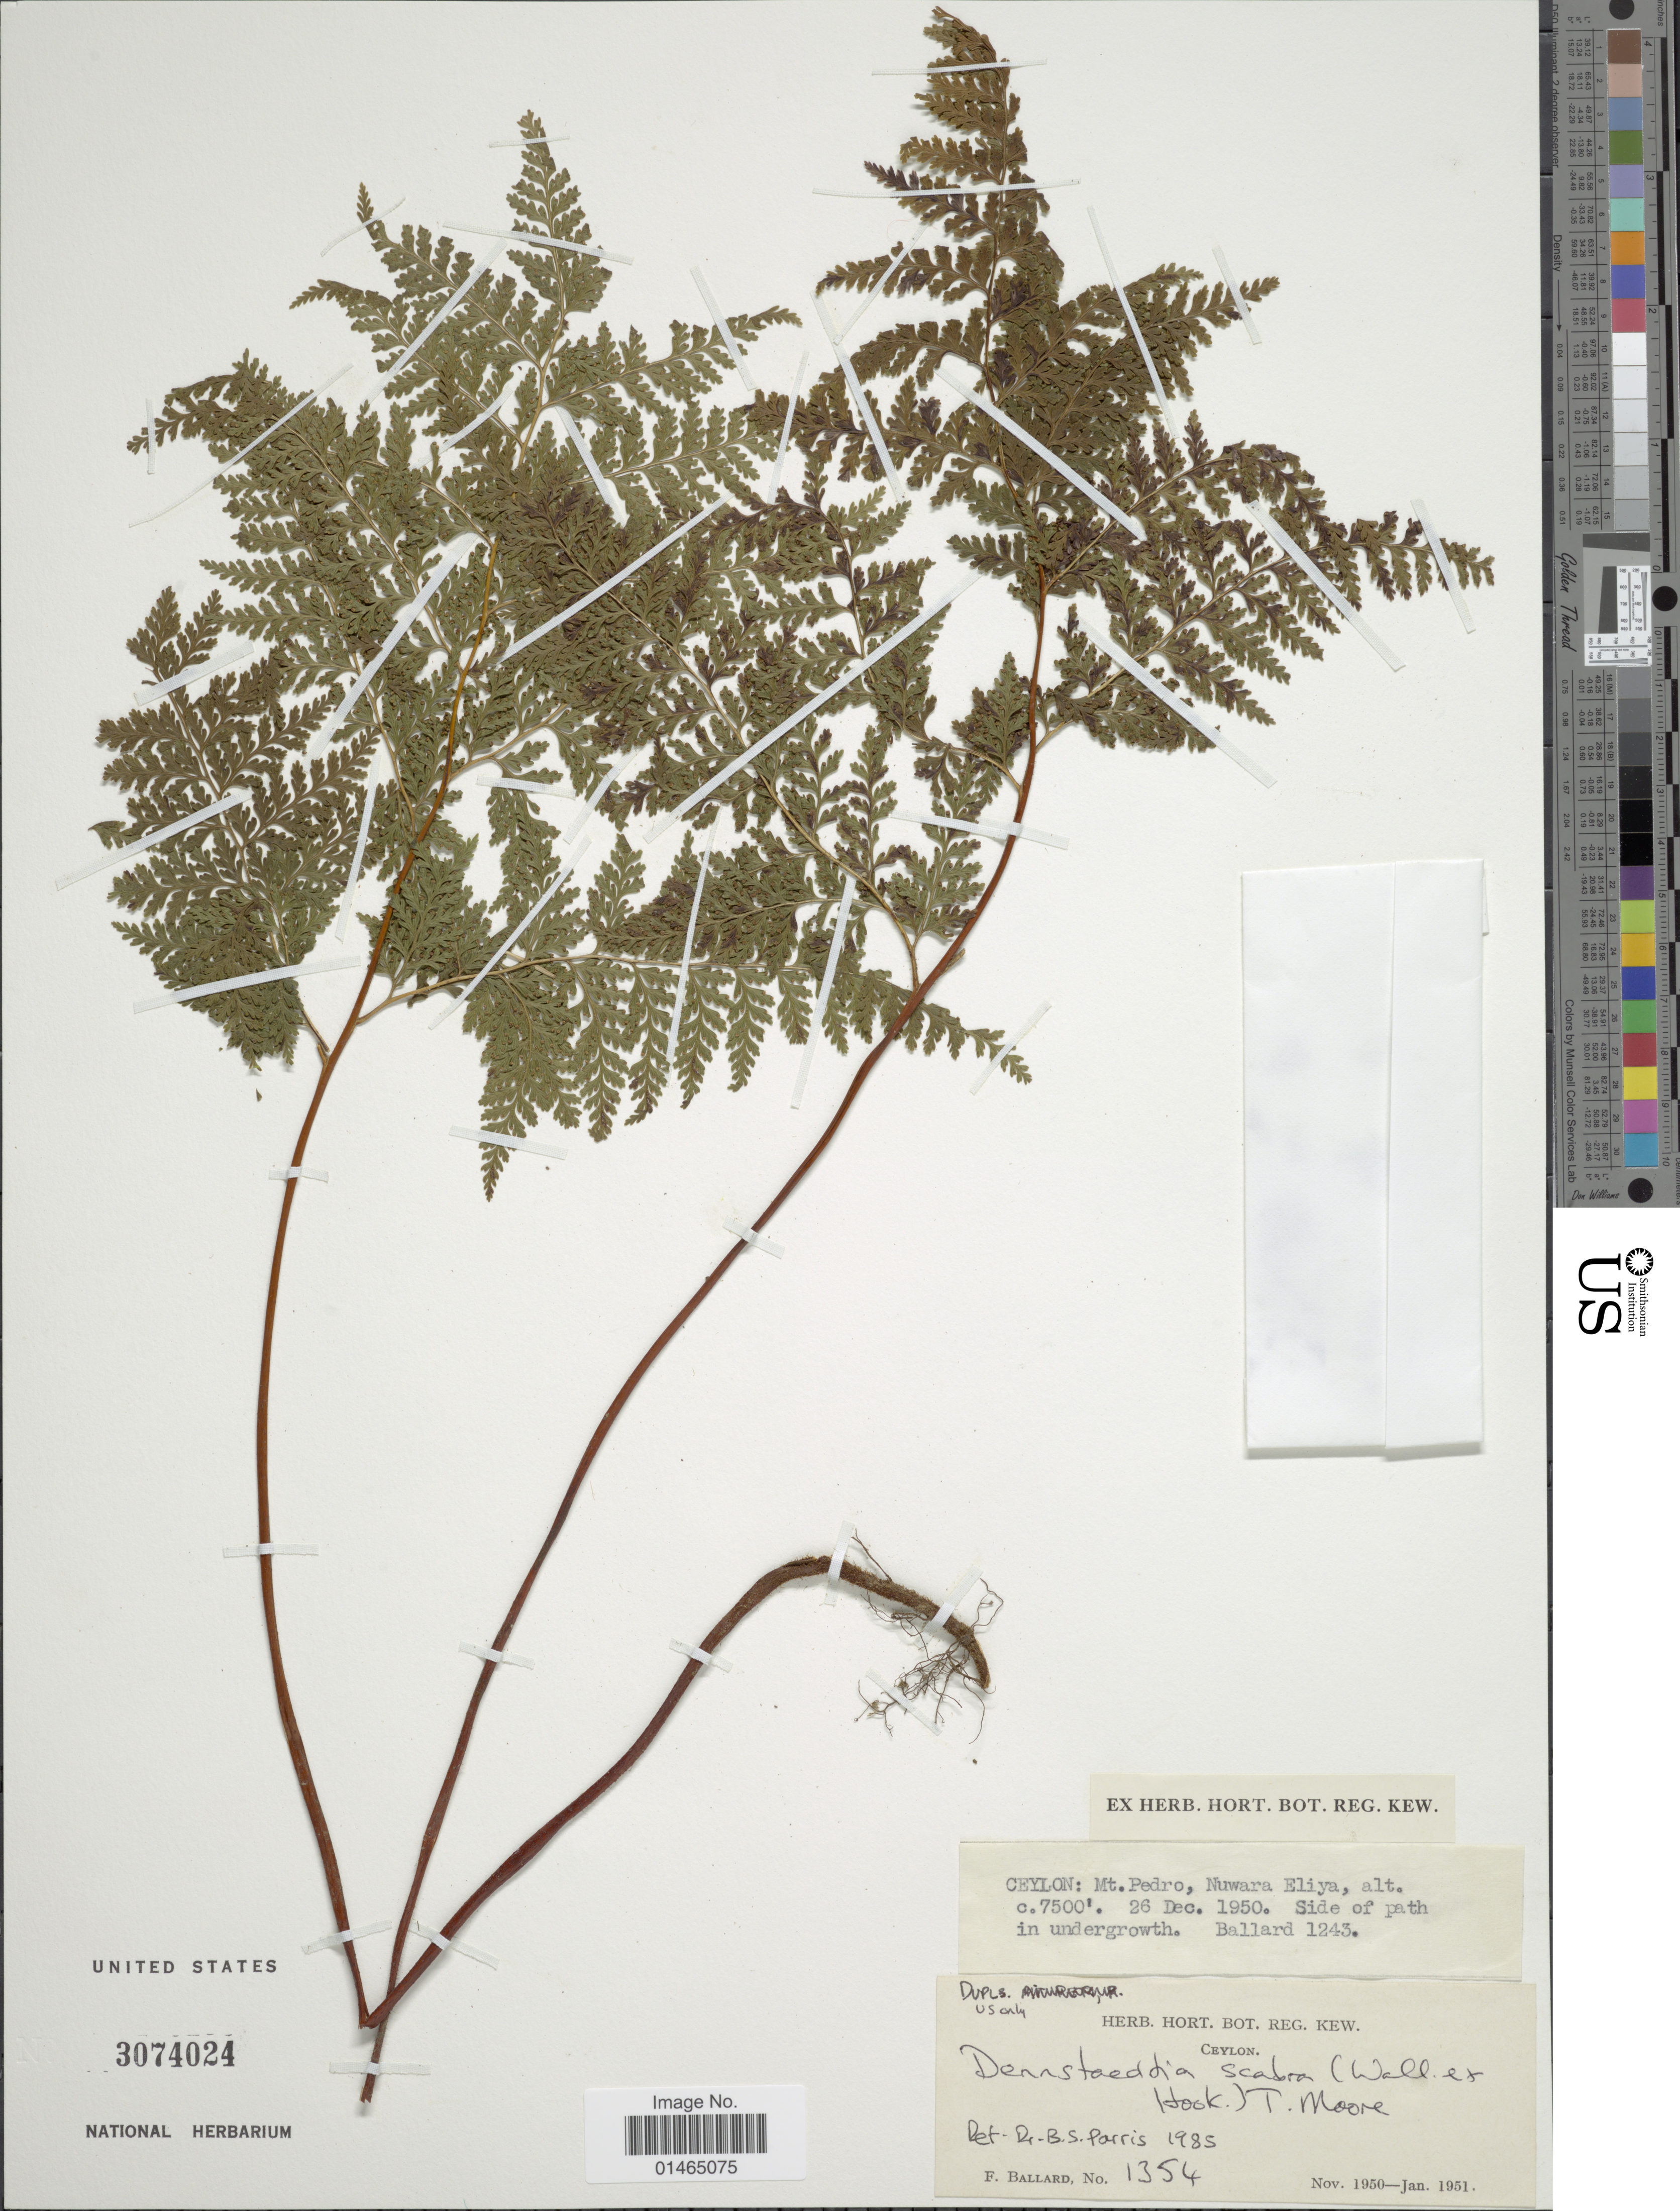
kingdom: Plantae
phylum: Tracheophyta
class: Polypodiopsida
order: Polypodiales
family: Dennstaedtiaceae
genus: Dennstaedtia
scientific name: Dennstaedtia scabra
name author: (Wall. ex Hook.) T. Moore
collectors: F. Ballard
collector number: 1354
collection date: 1950-12-26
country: Sri Lanka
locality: Ceylon: Mt. Pedro, Nuwara Eliya. Side path of in undergrowth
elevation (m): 2286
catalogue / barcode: US 3074024